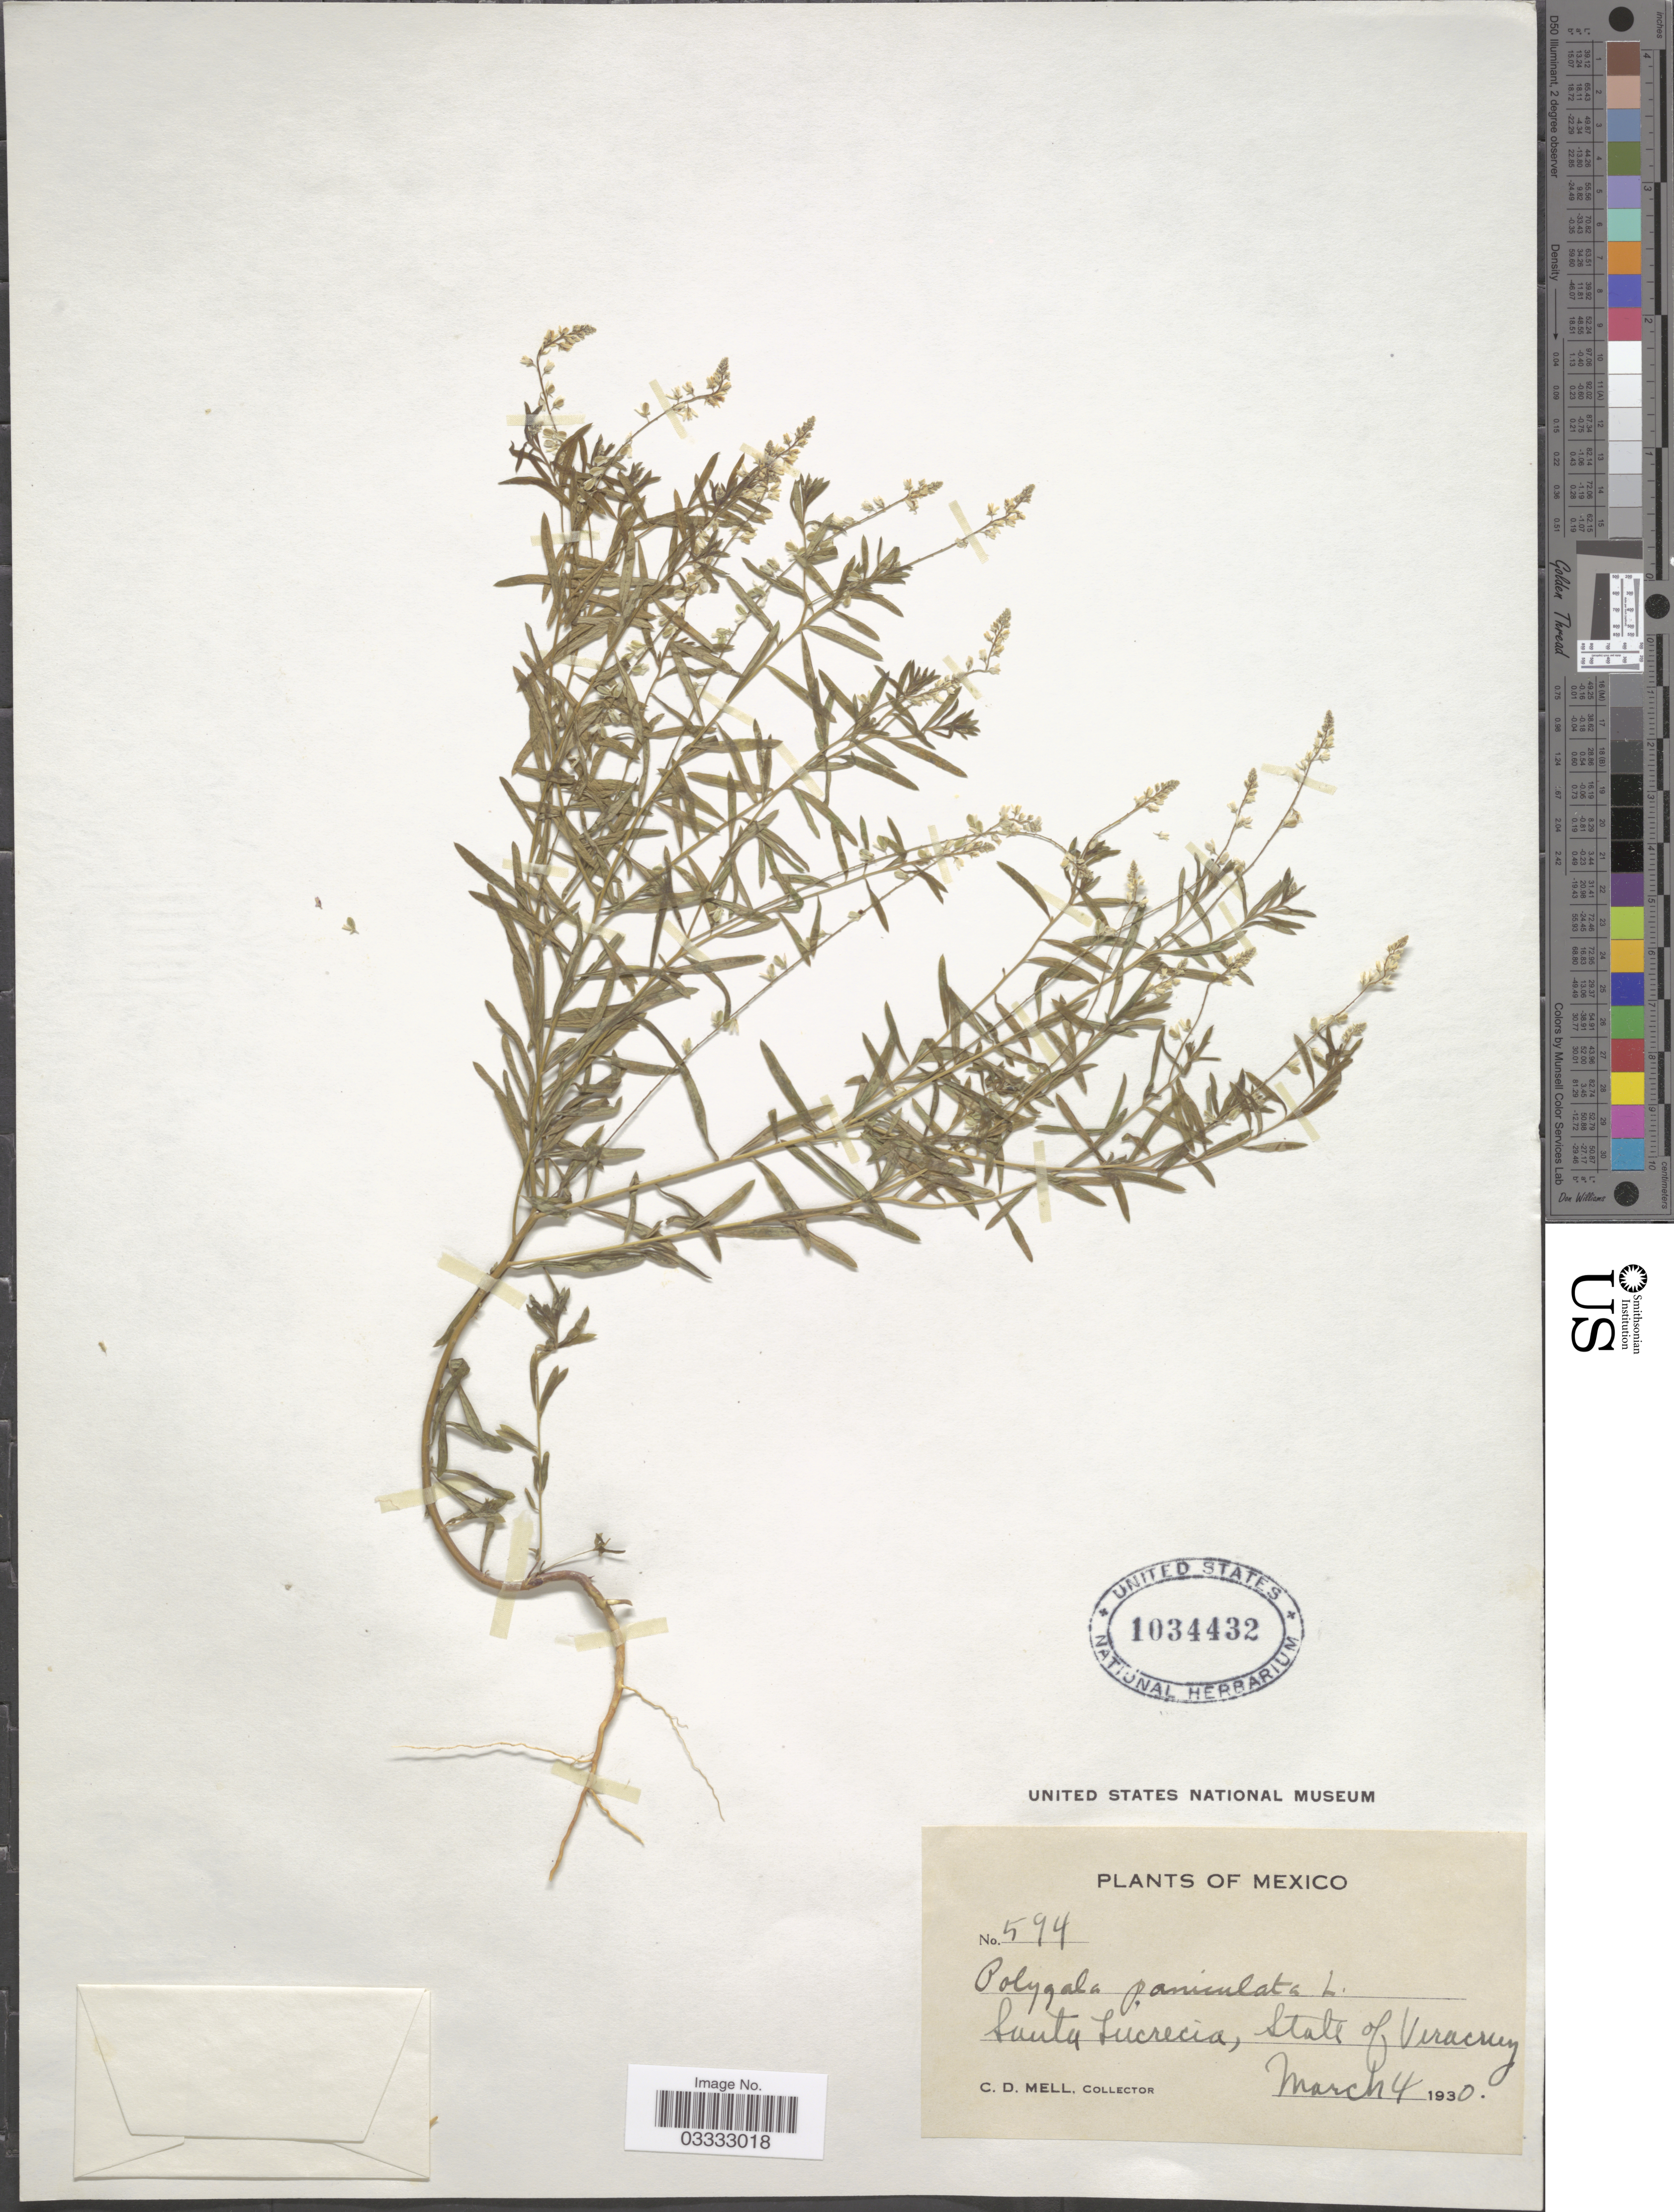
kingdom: Plantae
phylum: Tracheophyta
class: Magnoliopsida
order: Fabales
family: Polygalaceae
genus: Polygala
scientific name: Polygala paniculata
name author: L.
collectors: C. D. Mell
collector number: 594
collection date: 1930-03-04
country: Mexico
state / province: Veracruz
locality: Santa Sucrecia, State of Veracruz.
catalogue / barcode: US 1034432